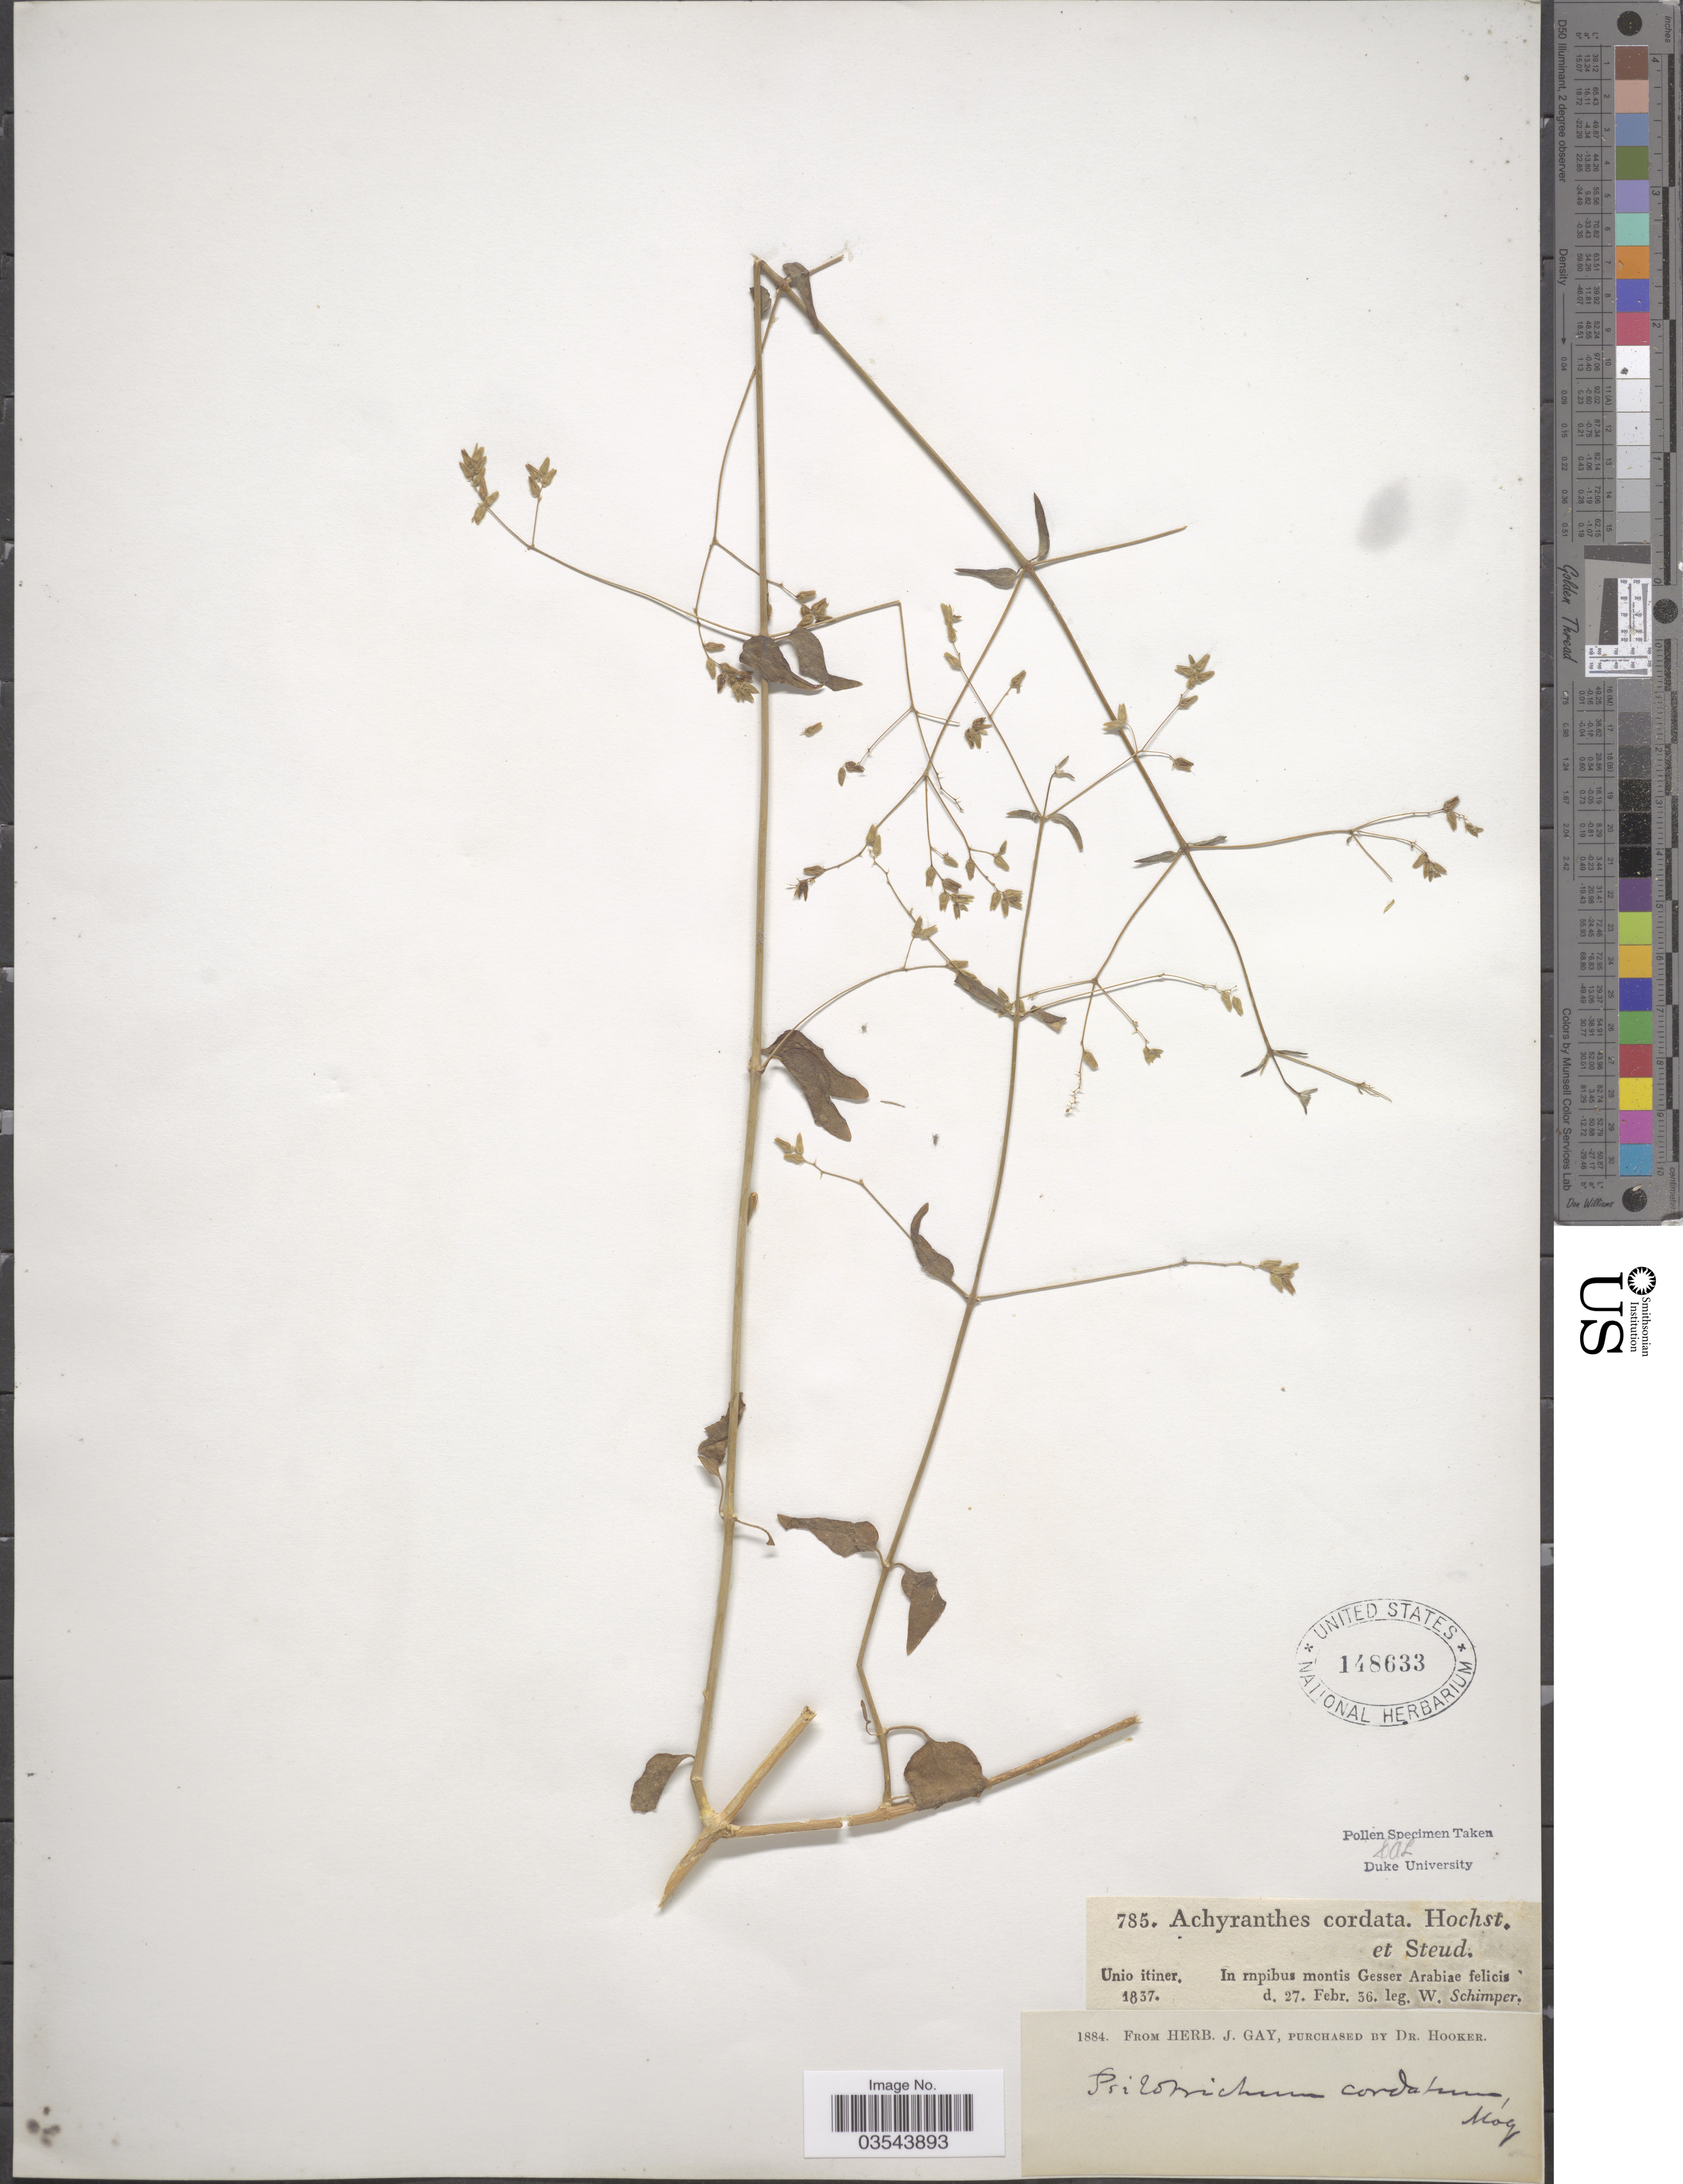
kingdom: Plantae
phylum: Tracheophyta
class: Magnoliopsida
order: Caryophyllales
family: Amaranthaceae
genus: Psilotrichum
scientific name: Psilotrichum cordatum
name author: (Hochst.) Moq.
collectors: W. Schimper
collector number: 785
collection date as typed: Transcribed d/m/y: 27/2/36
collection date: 1836-02-27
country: Yemen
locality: In rnpibus montis Gesser Arabiæ felicis.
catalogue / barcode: US 148633